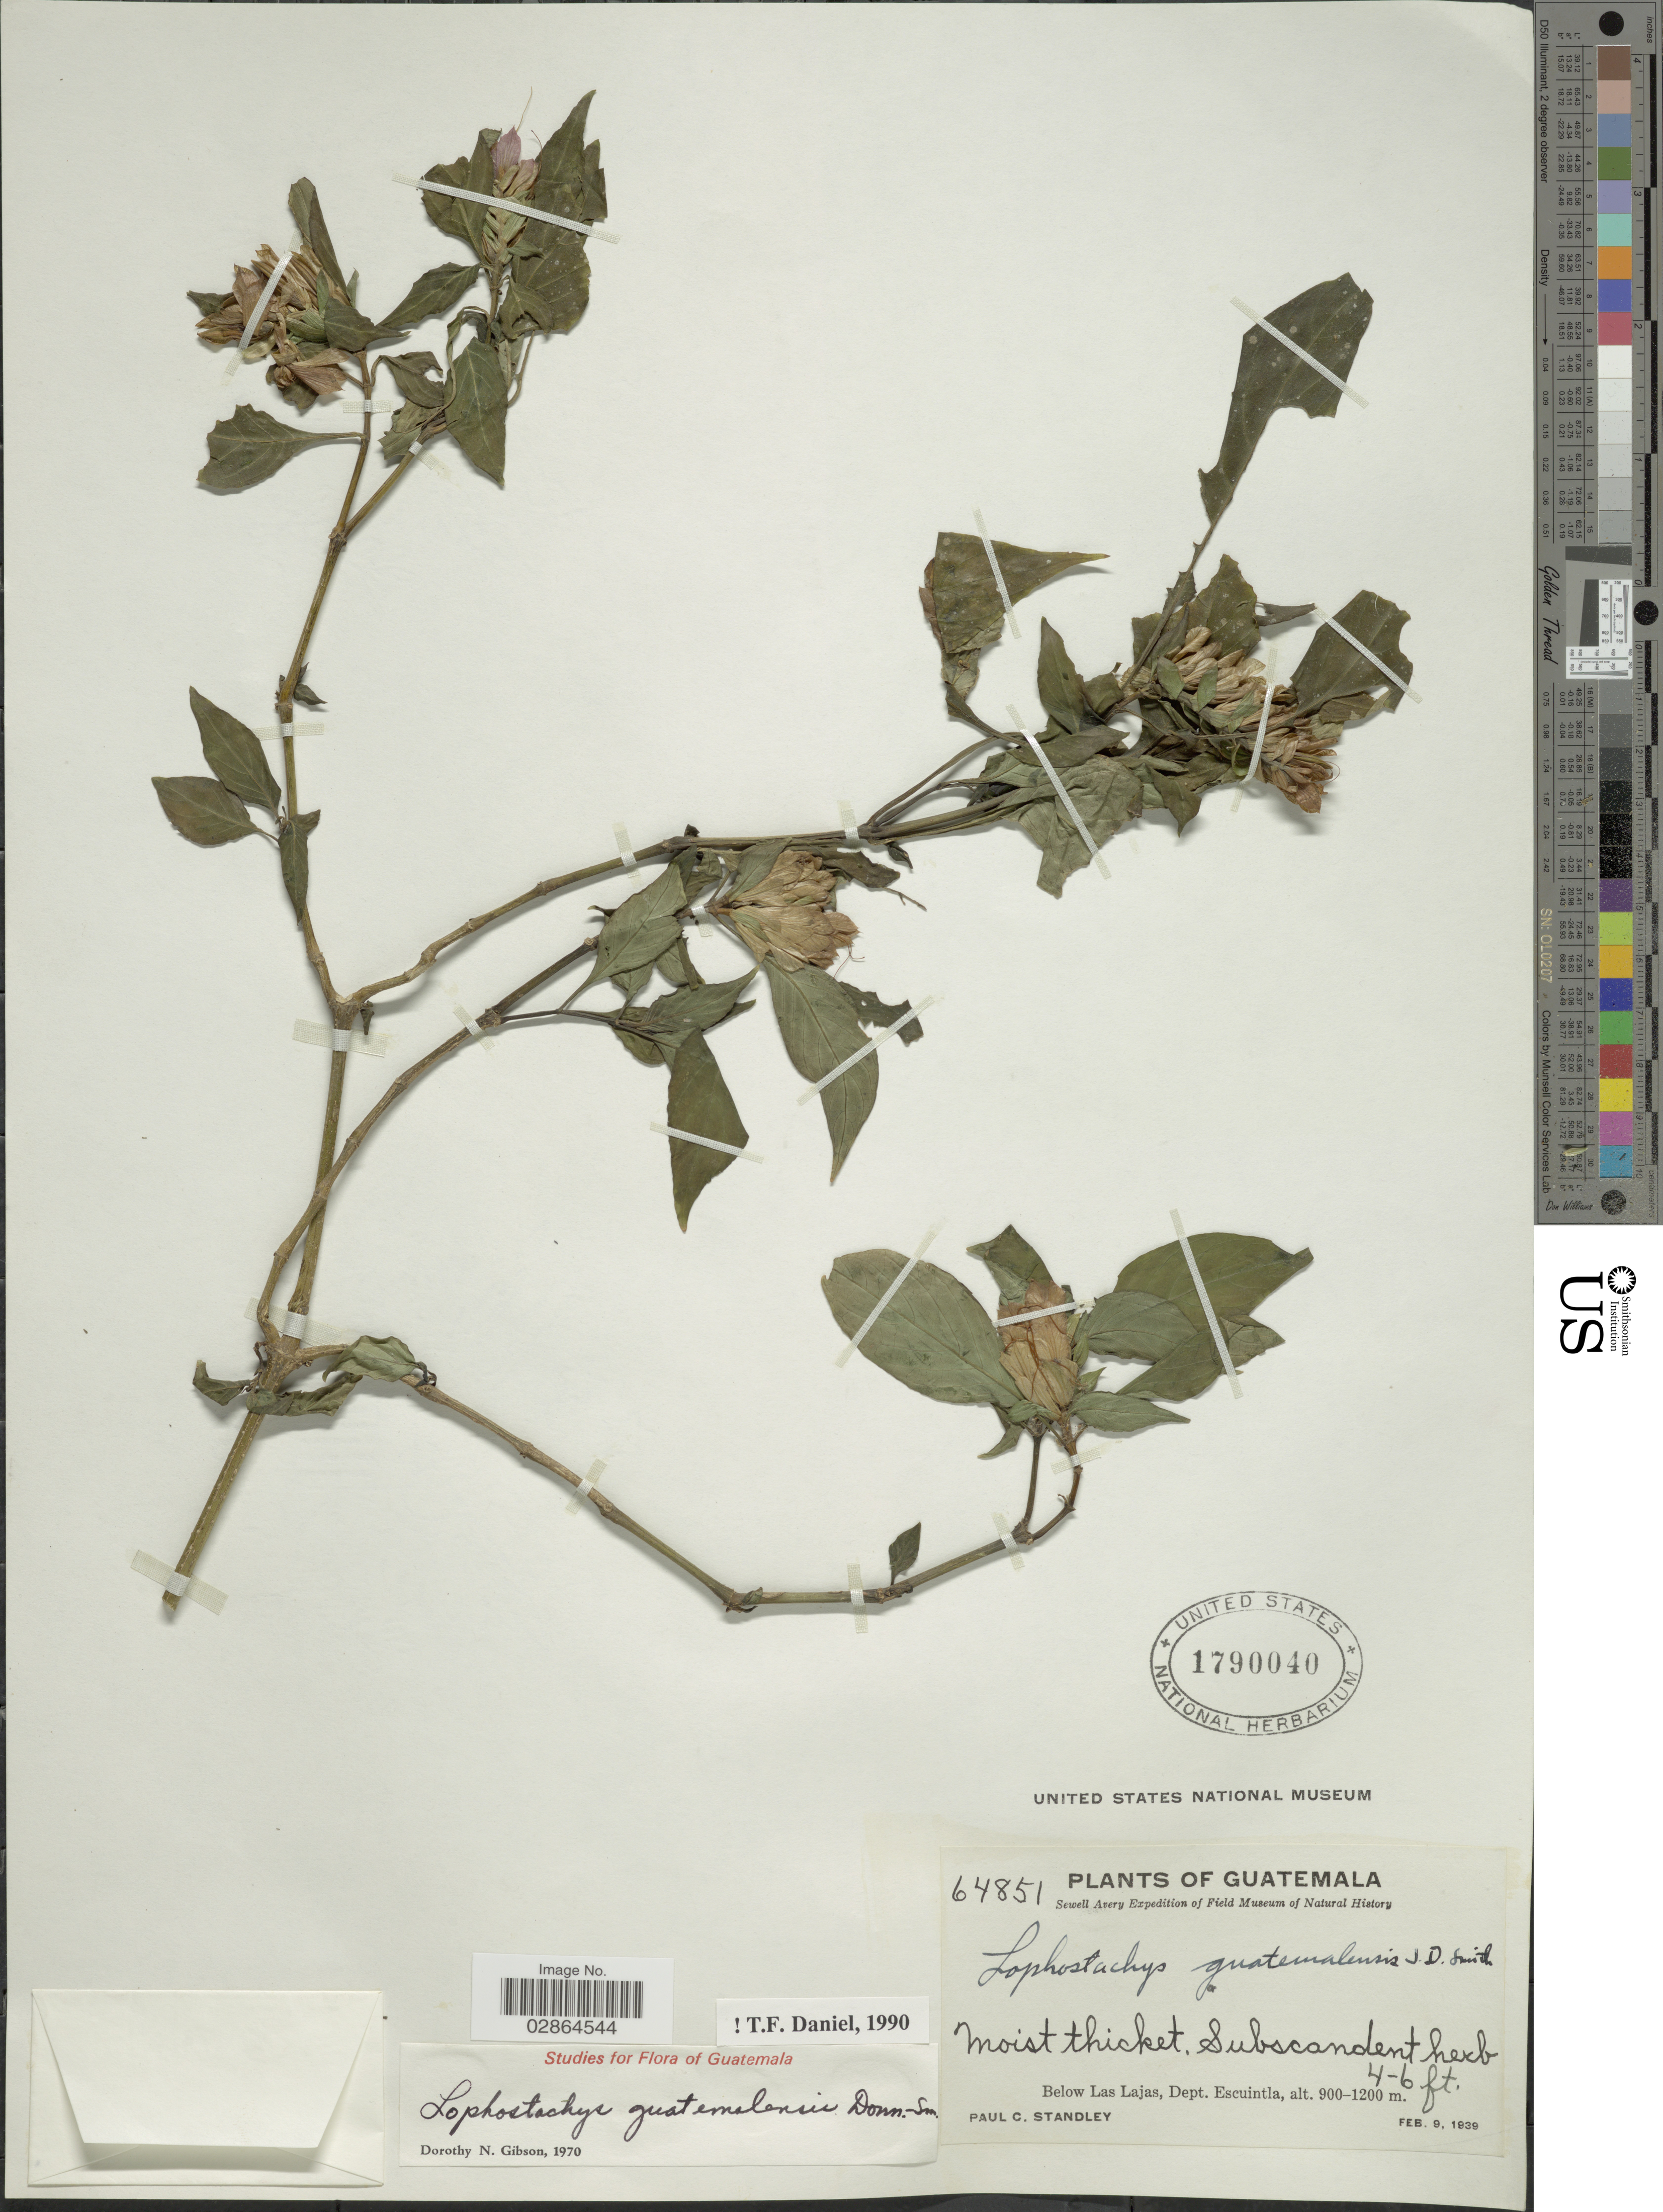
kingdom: Plantae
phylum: Tracheophyta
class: Magnoliopsida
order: Lamiales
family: Acanthaceae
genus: Lophostachys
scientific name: Lophostachys guatemalensis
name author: Donn. Sm.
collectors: P. C. Standley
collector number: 64851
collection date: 1939-02-09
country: Guatemala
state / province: Escuintla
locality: Below Las Lajas, Dept. Escuintla.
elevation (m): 900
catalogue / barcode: US 1790040